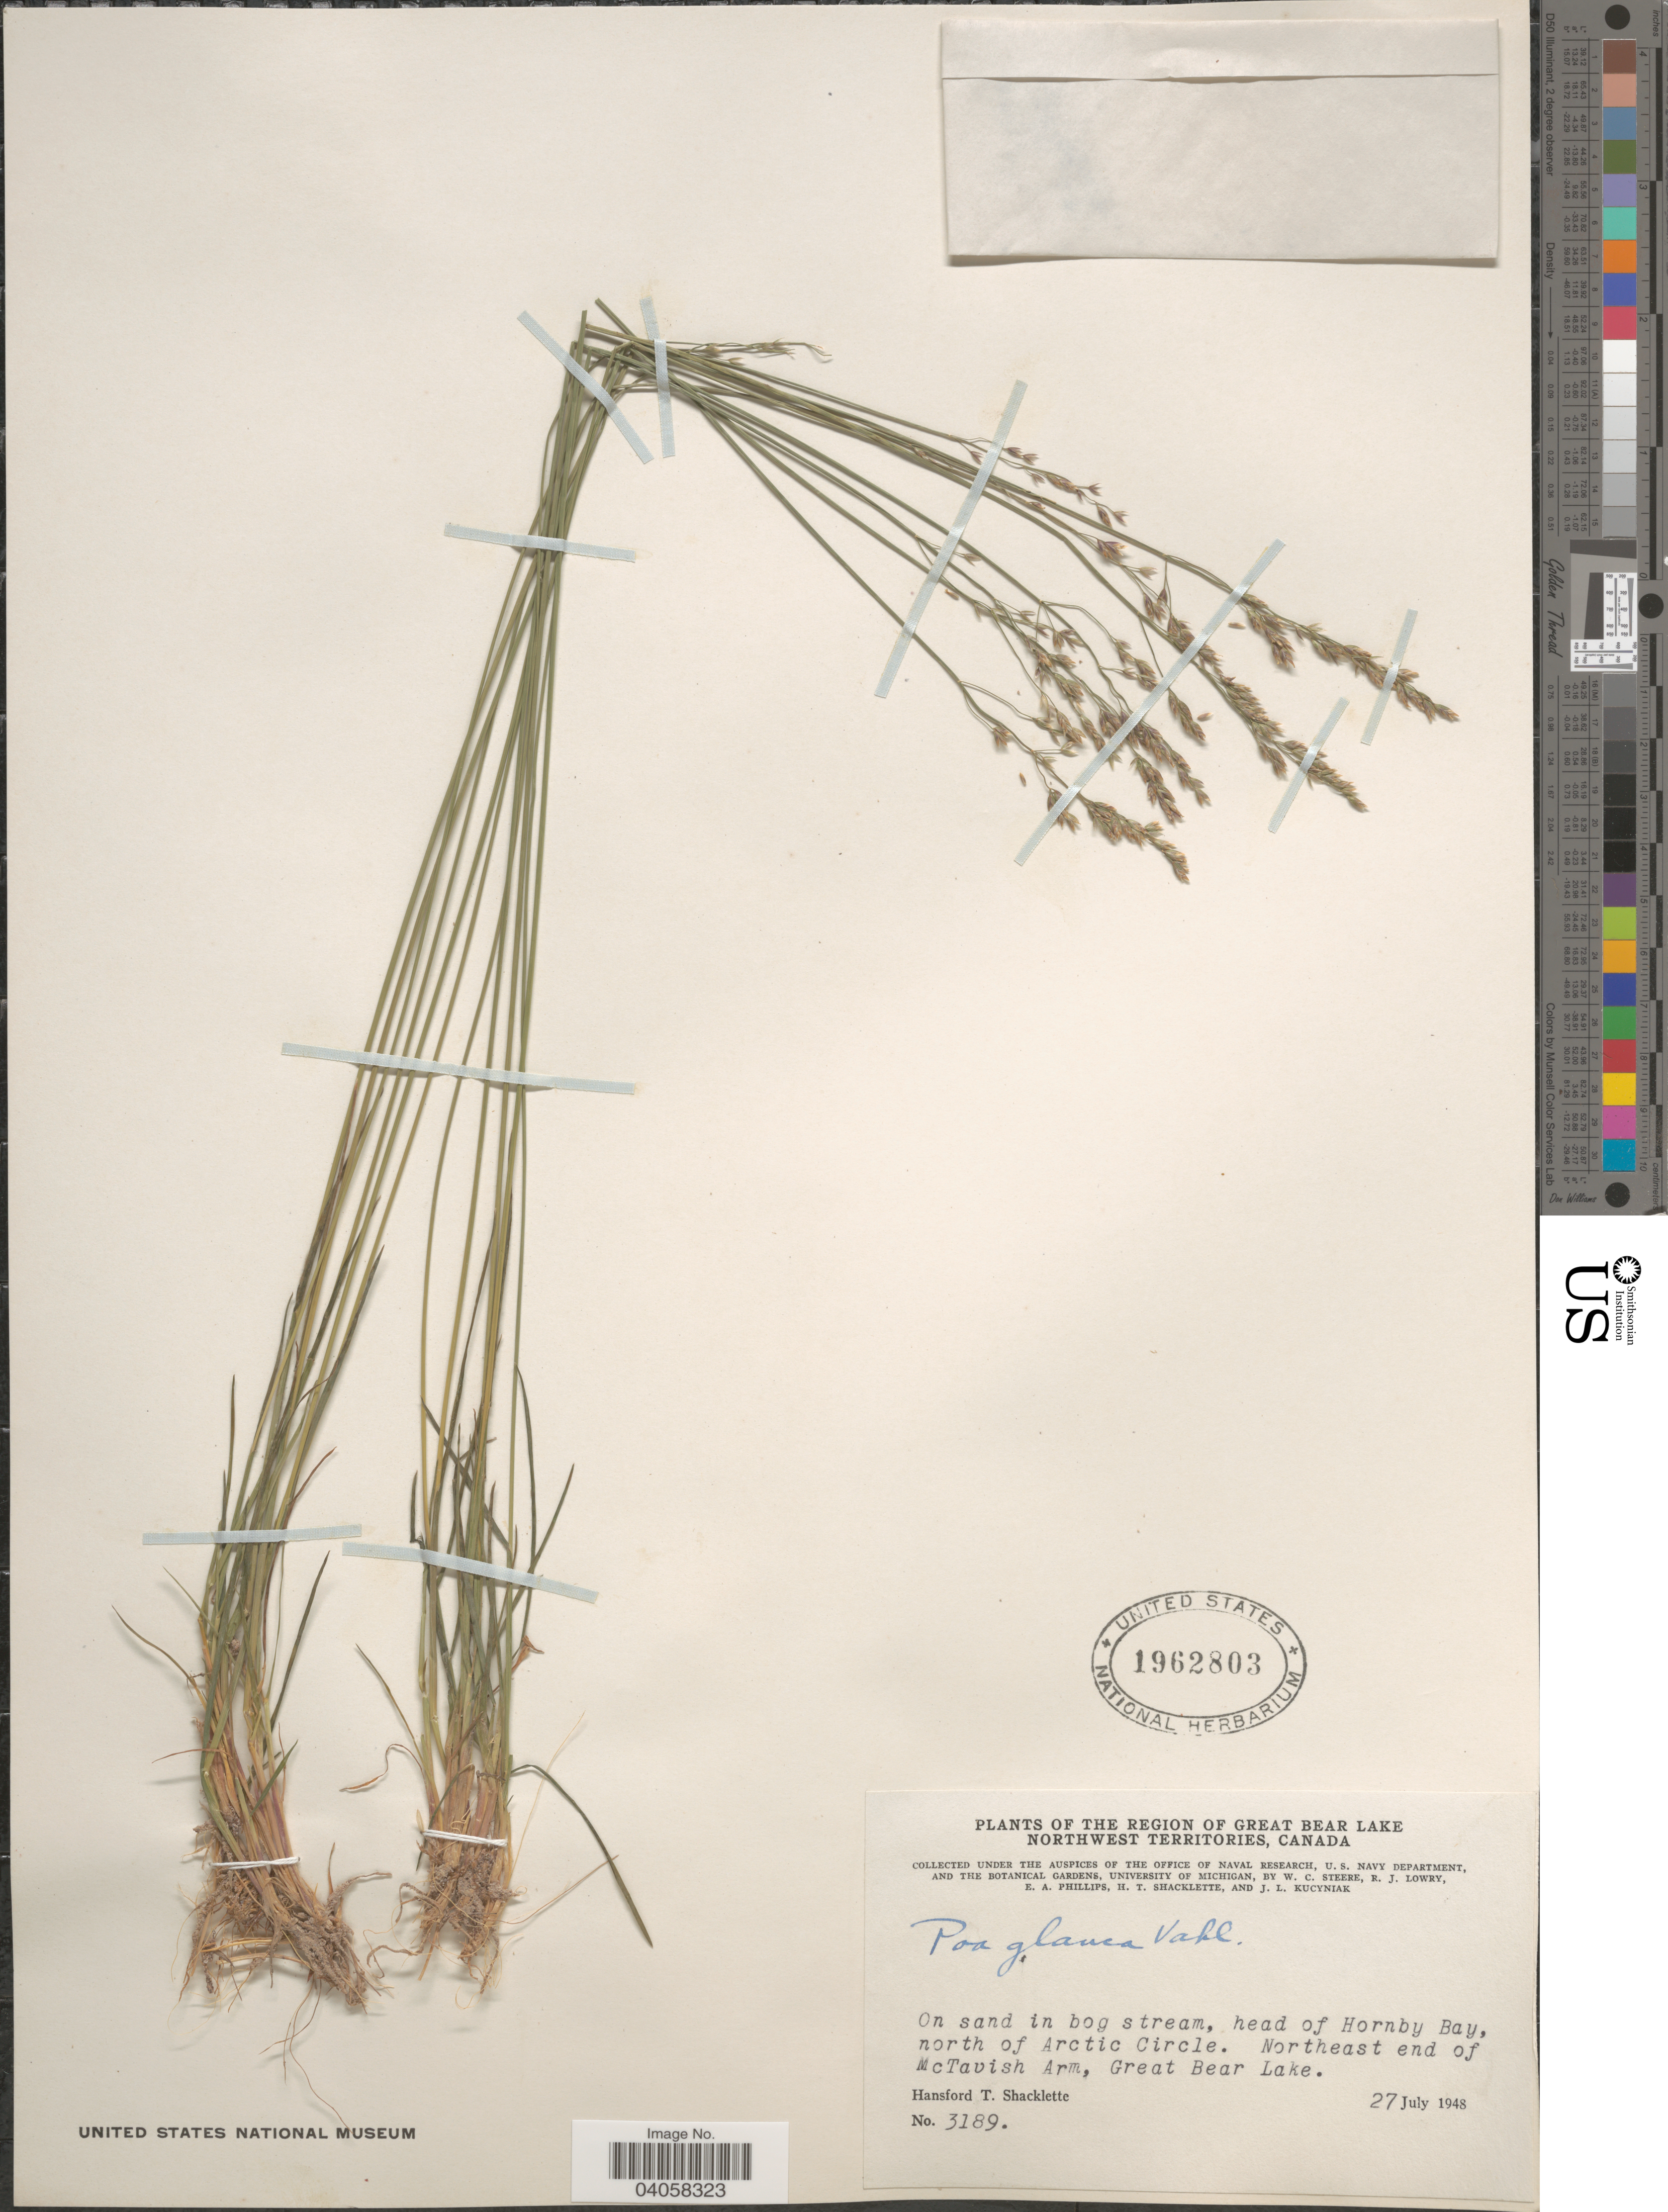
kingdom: Plantae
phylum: Tracheophyta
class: Liliopsida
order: Poales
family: Poaceae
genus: Poa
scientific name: Poa glauca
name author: Vahl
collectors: H. Shacklette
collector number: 3189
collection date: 1948-07-27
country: Canada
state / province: Northwest Territories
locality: Region of Great Bear Lake. On sand in bog stream, head of Hornby Bay, north of Arctic Circle. Northeast end of McTravish arm, Great Bear Lake.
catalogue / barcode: US 1962803